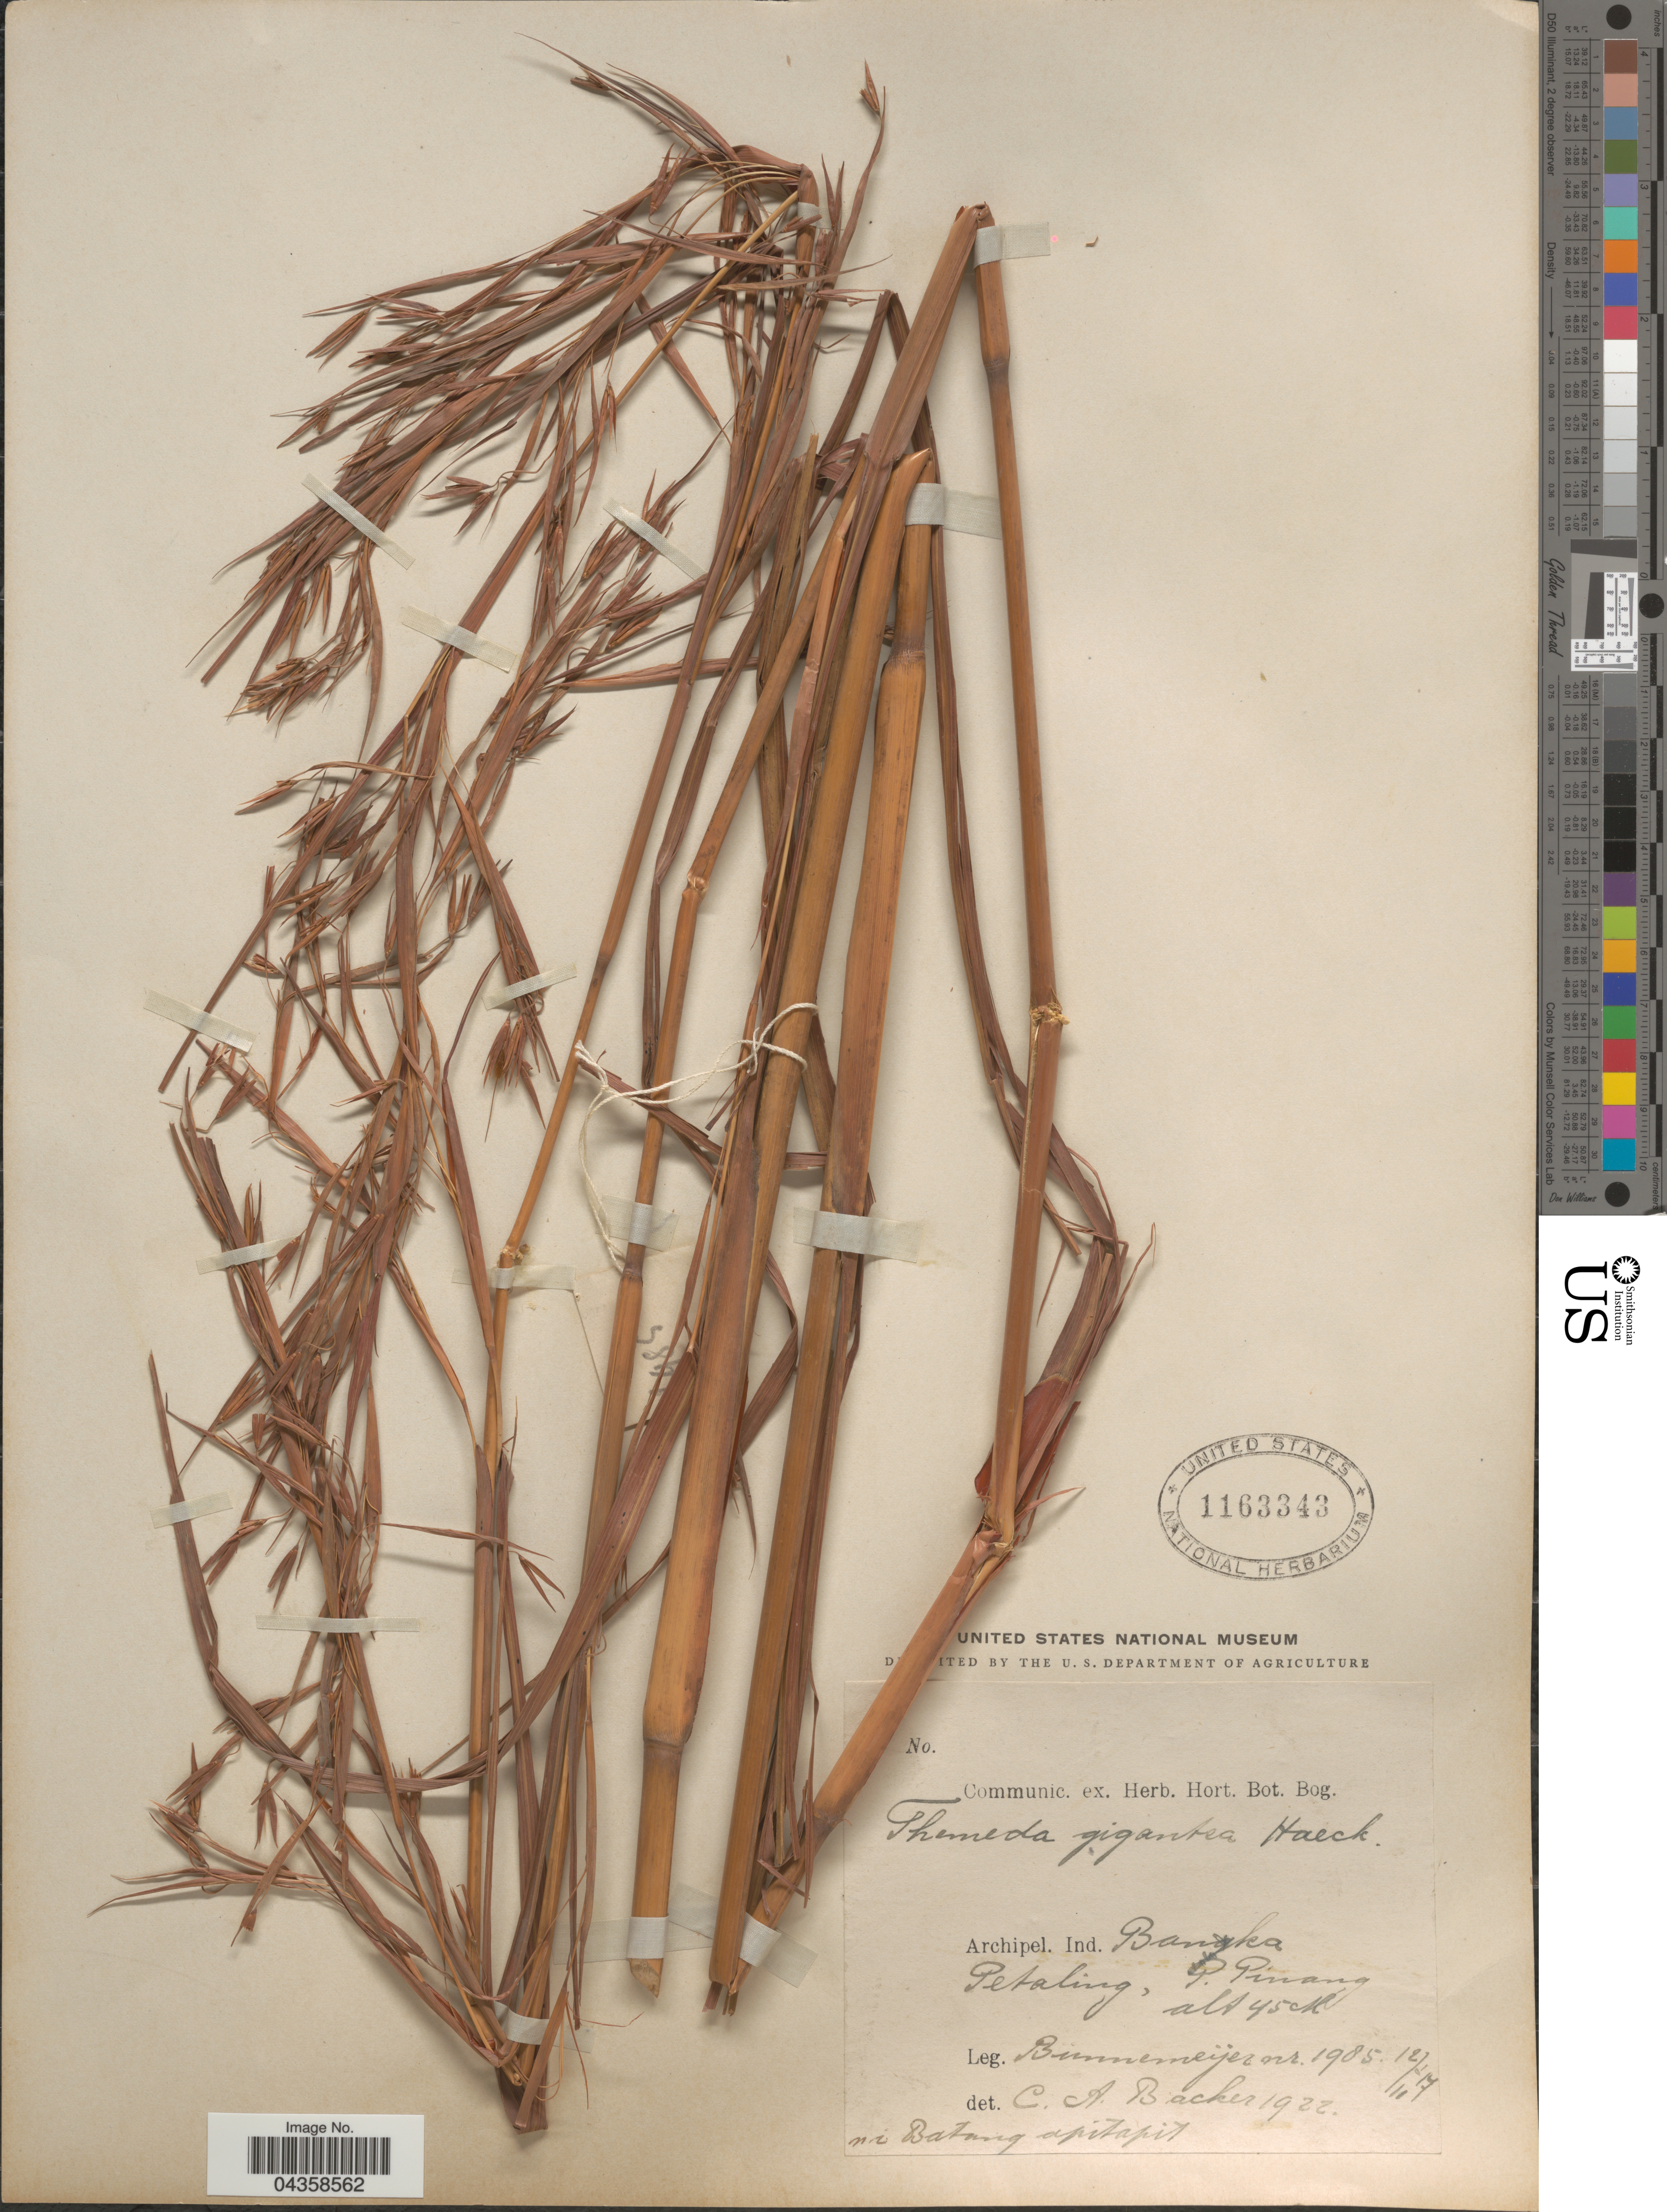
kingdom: Plantae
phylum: Tracheophyta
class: Liliopsida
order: Poales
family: Poaceae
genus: Themeda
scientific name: Themeda gigantea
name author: Hack.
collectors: -. Bunnemeijer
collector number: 1985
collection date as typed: Transcribed d/m/y: 12/1/17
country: Indonesia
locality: Archipel. Ind.: Bangka Petaling, P. Pinang.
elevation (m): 45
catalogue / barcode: US 1163343